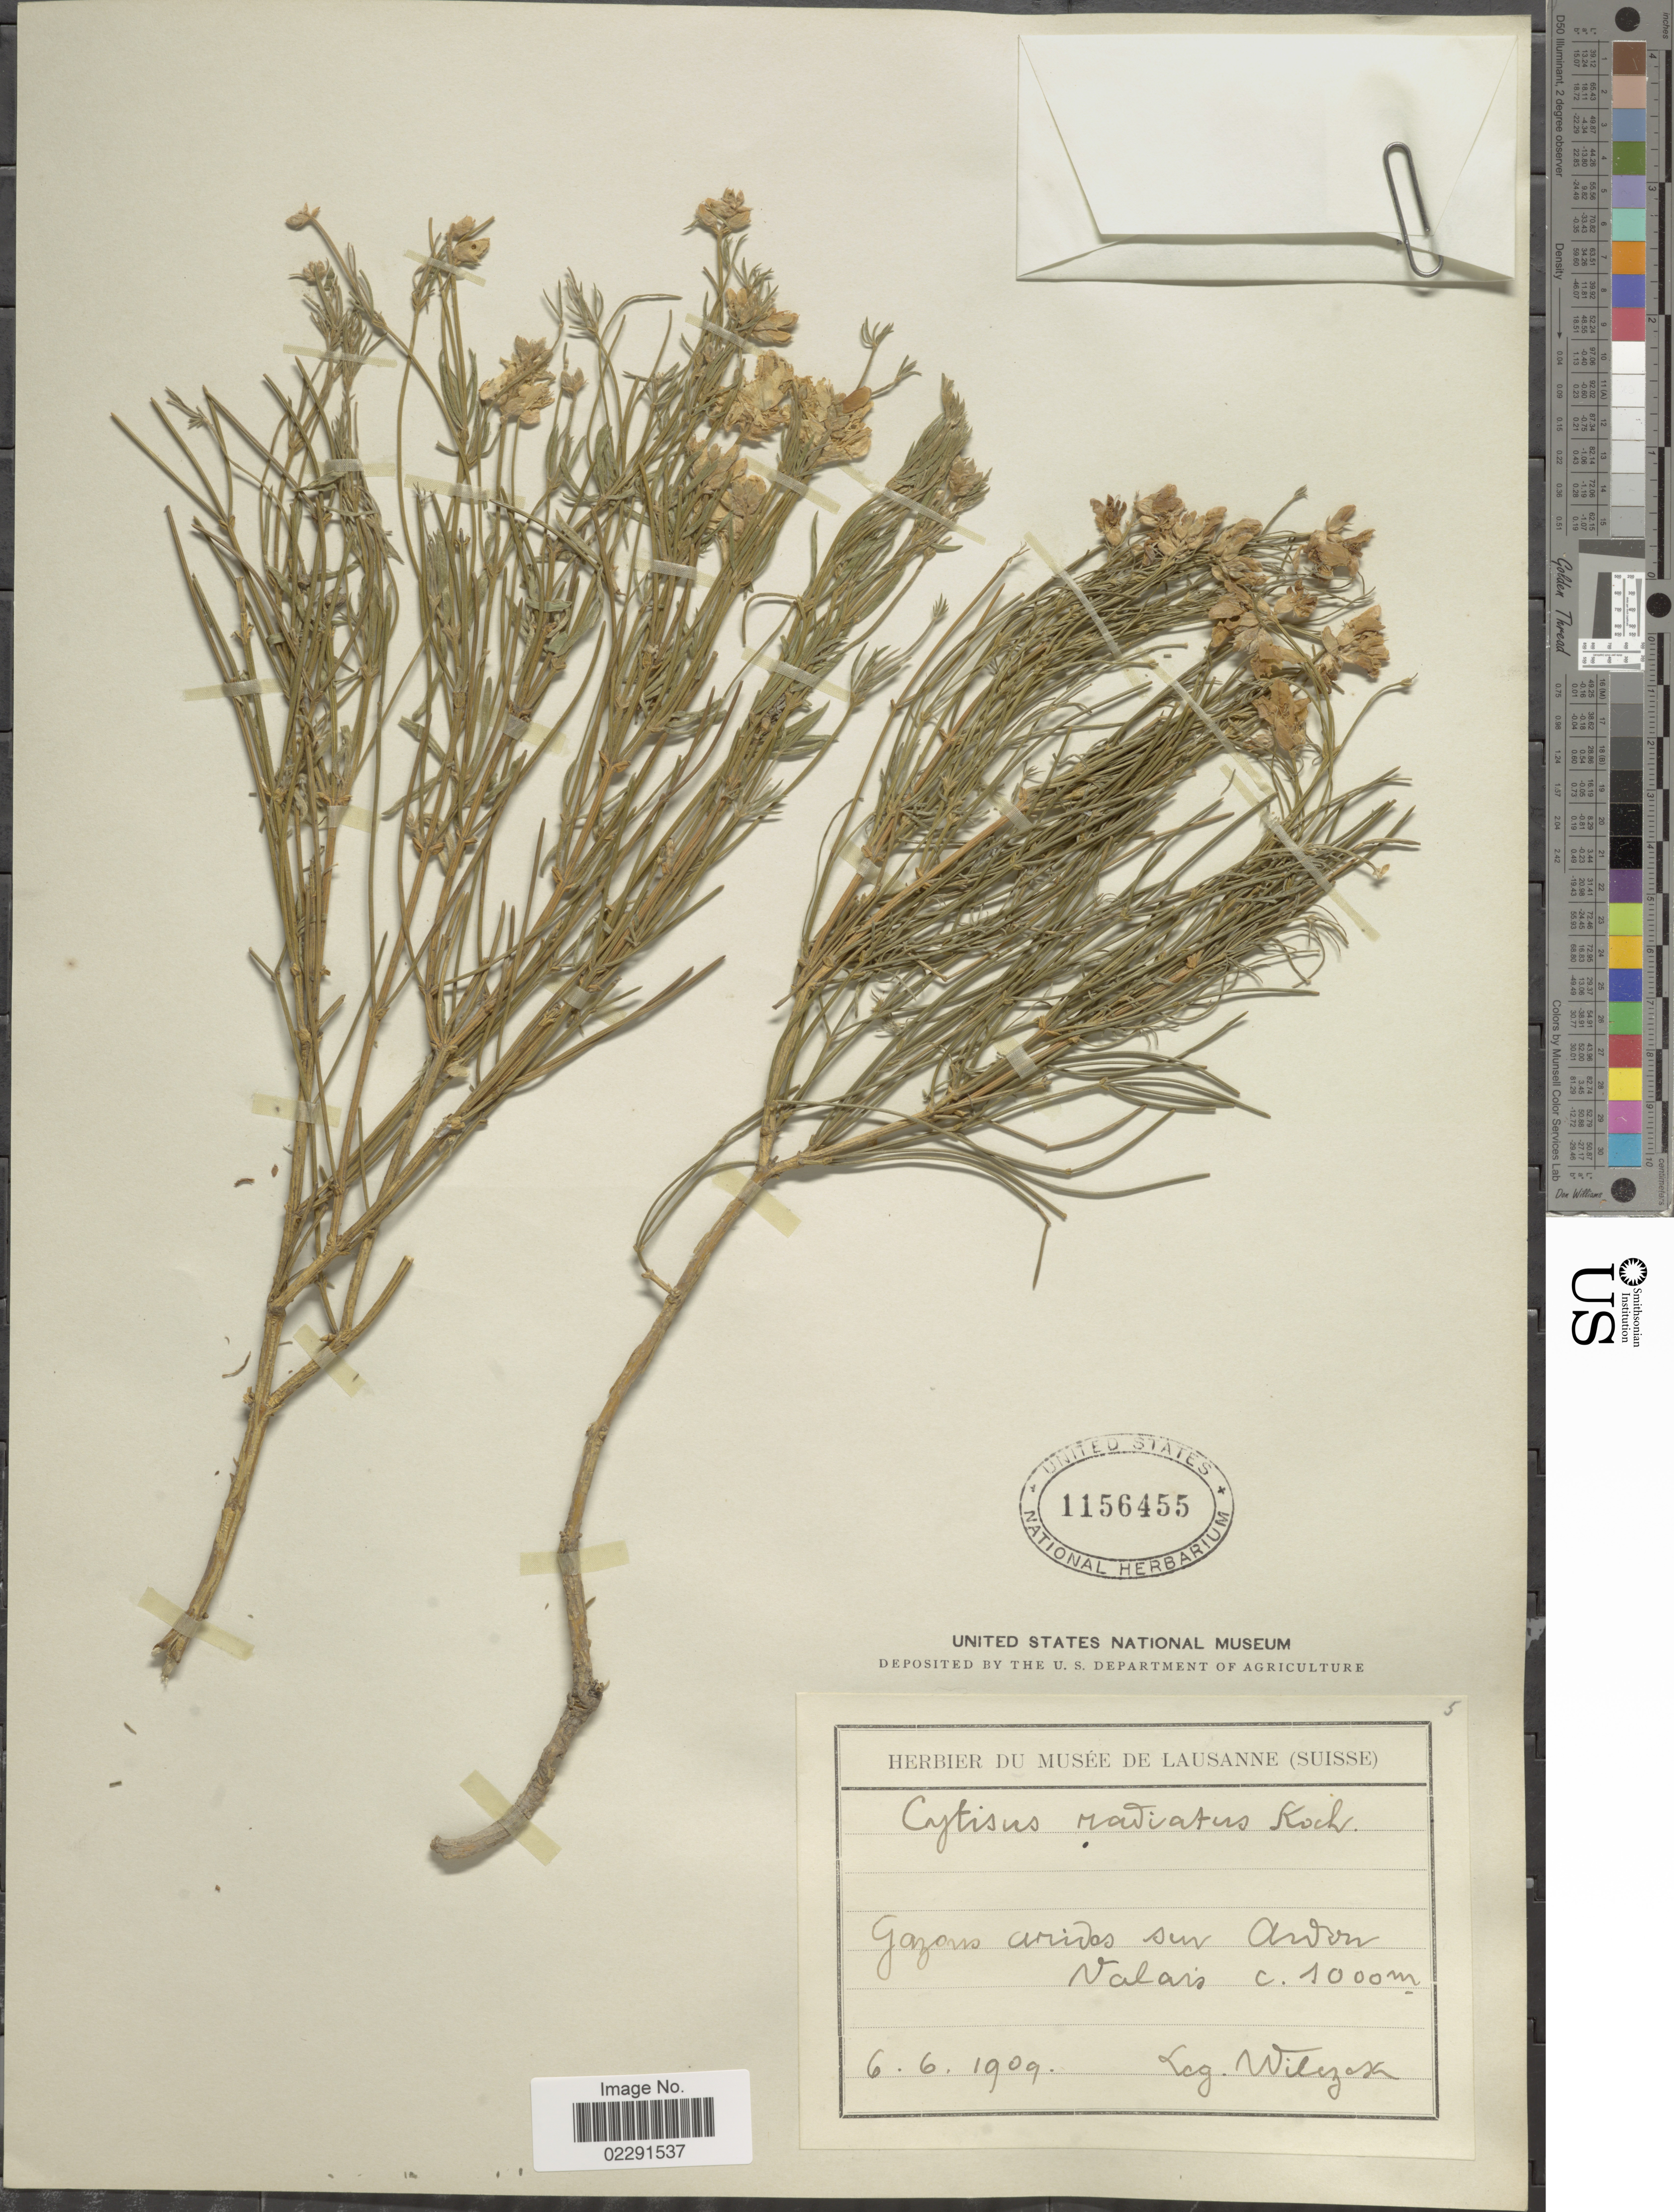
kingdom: Plantae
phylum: Tracheophyta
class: Magnoliopsida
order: Fabales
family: Fabaceae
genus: Genista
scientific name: Genista radiata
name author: (L.) Scop.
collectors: Wilczek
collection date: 1909-06-06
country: Switzerland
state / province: Valais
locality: Gazons aridas sur Ardon Valais.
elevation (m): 1000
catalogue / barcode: US 1156455